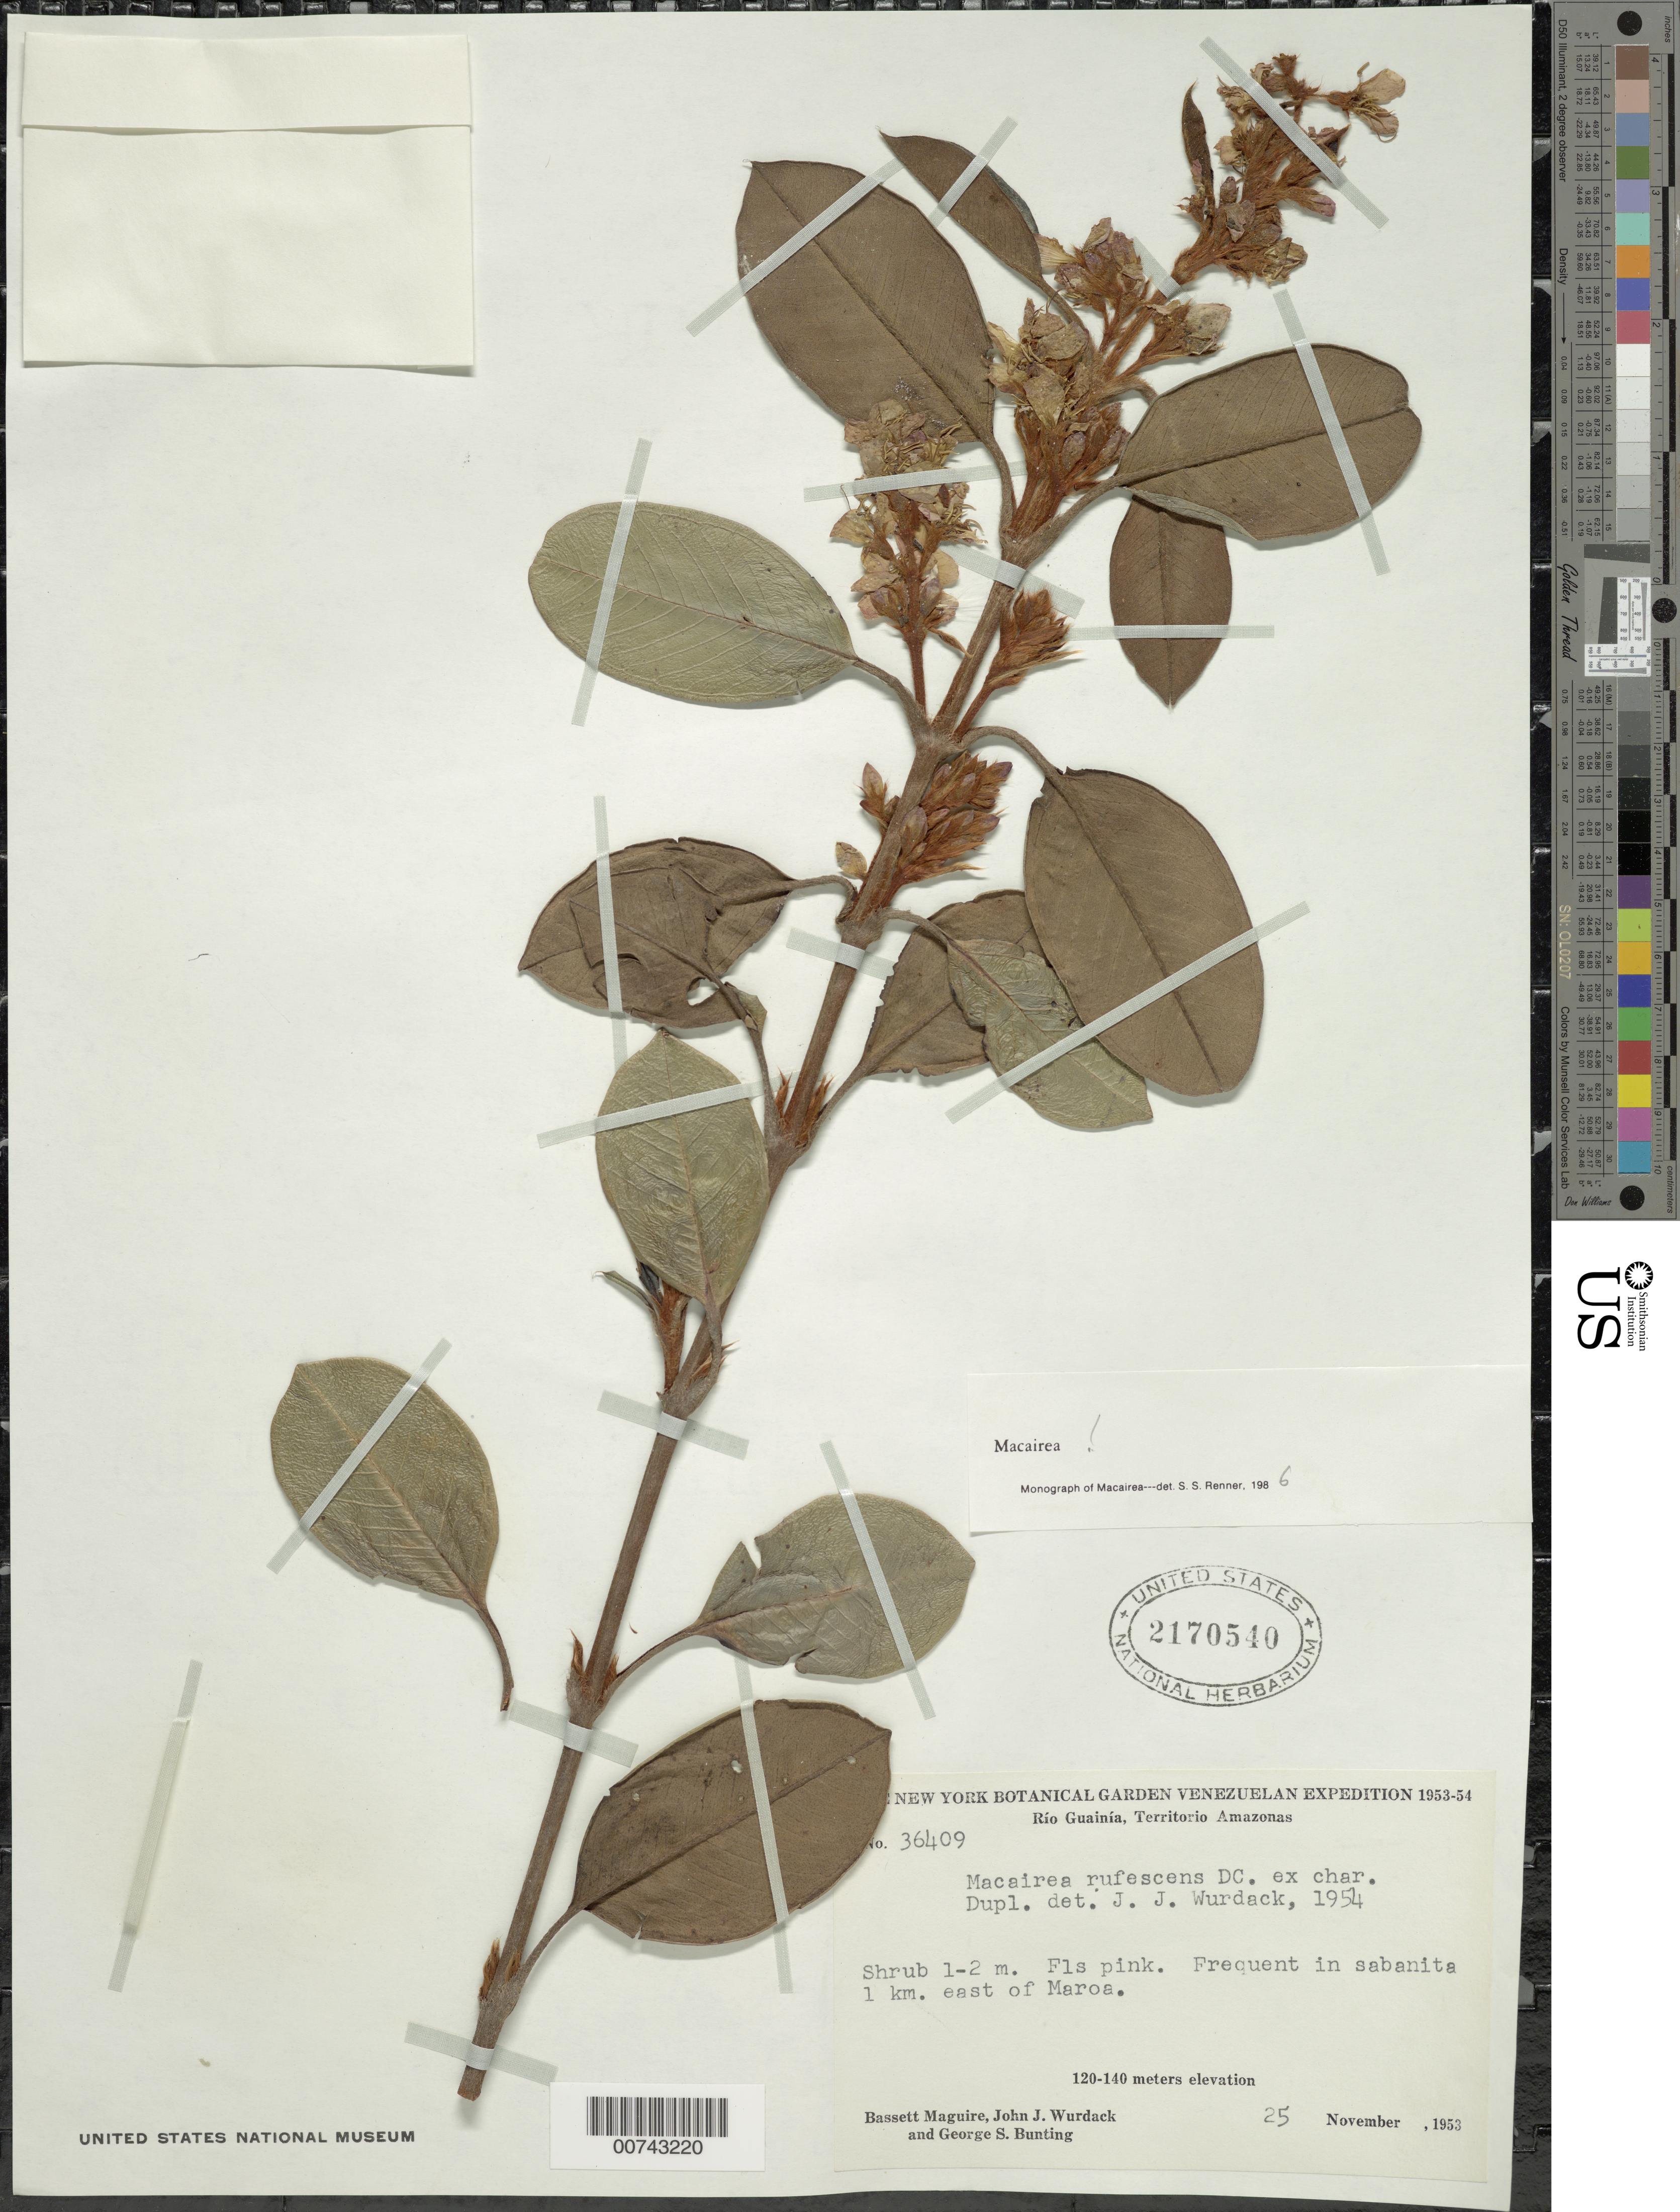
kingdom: Plantae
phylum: Tracheophyta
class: Magnoliopsida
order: Myrtales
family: Melastomataceae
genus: Macairea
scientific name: Macairea rufescens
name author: DC.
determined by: Wurdack, John J., (US), US (UNITED STATES)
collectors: B. Maguire, J. J. Wurdack & G. S. Bunting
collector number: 36409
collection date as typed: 25-Nov-53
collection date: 1953-11-25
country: Venezuela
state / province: Amazonas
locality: Río Guainía, 1 km E of Maroa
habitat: Sabanita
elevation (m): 120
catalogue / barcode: US 2170540